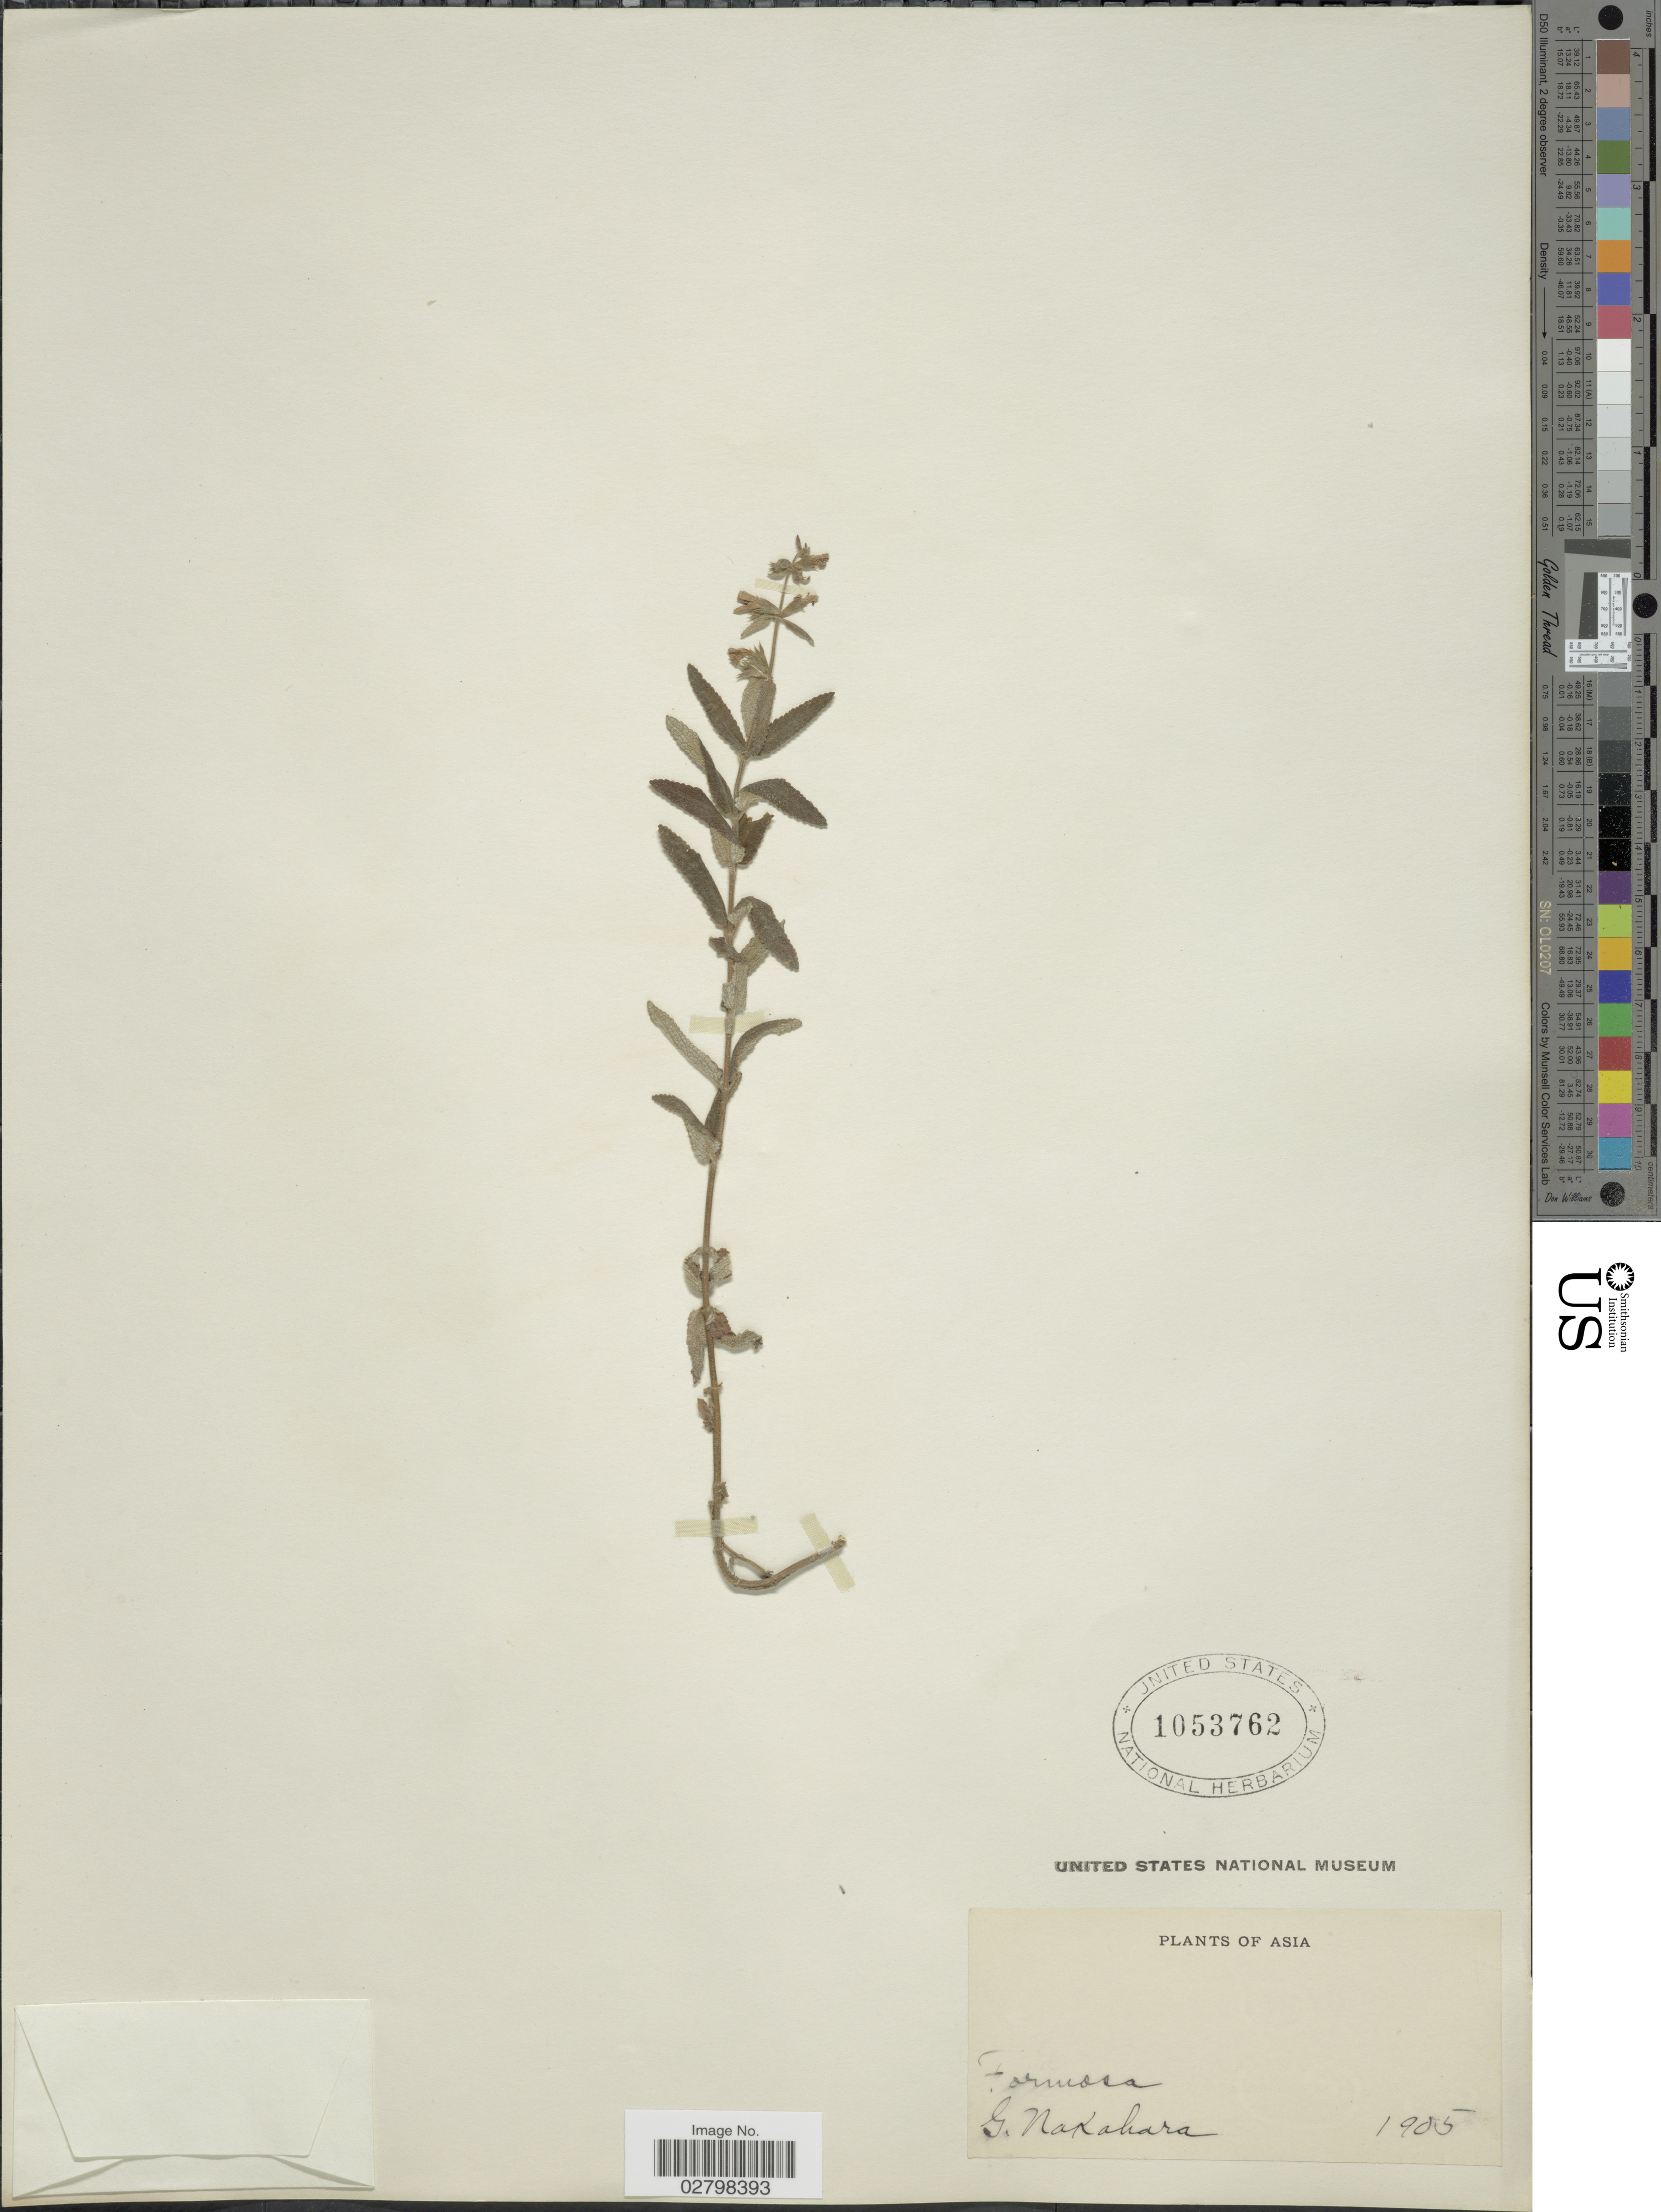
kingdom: Plantae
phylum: Tracheophyta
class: Magnoliopsida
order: Lamiales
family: Lamiaceae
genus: Stachys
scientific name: Stachys sp.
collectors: G. Nakahara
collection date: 1905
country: Taiwan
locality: Formosa.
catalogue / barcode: US 1053762